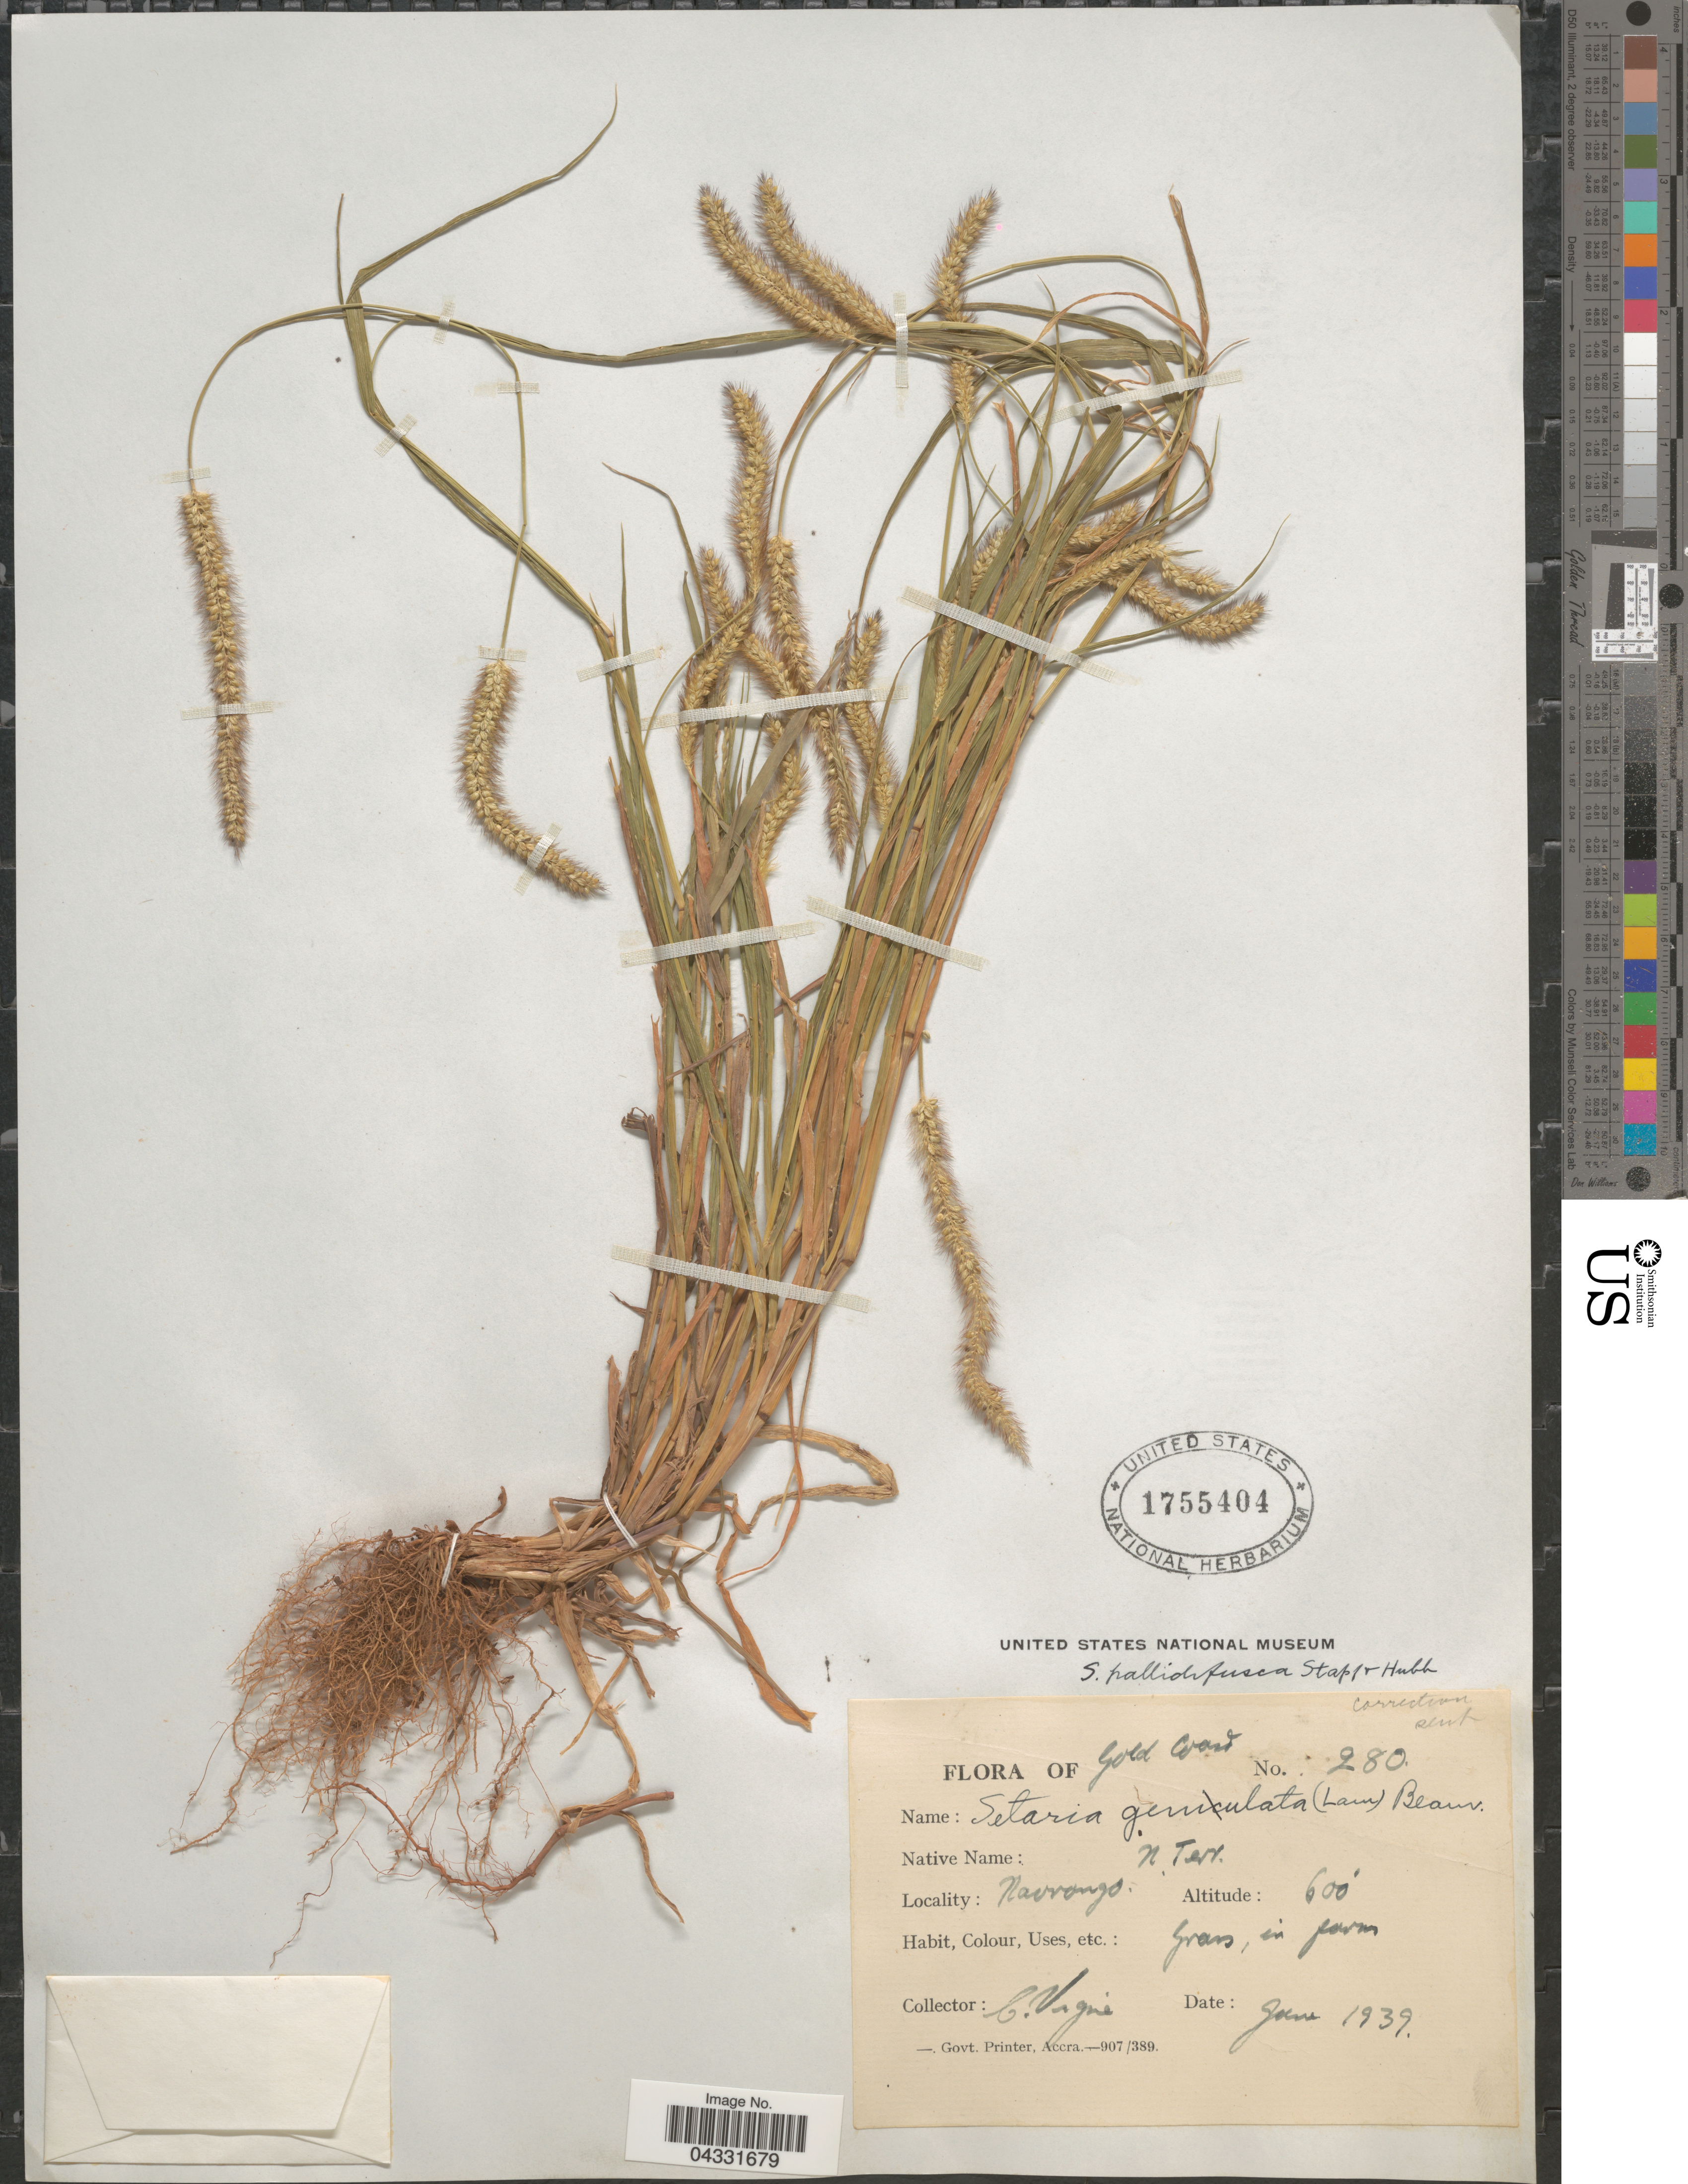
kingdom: Plantae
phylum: Tracheophyta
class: Liliopsida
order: Poales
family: Poaceae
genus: Setaria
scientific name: Setaria pallide-fusca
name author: (Schumach.) Stapf & C.E. Hubb.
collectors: C. Vigne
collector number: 280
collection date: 1939-06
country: Ghana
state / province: Northern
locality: Gold Coast. N. Terr. Navrongo.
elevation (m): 183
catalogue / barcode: US 1755404